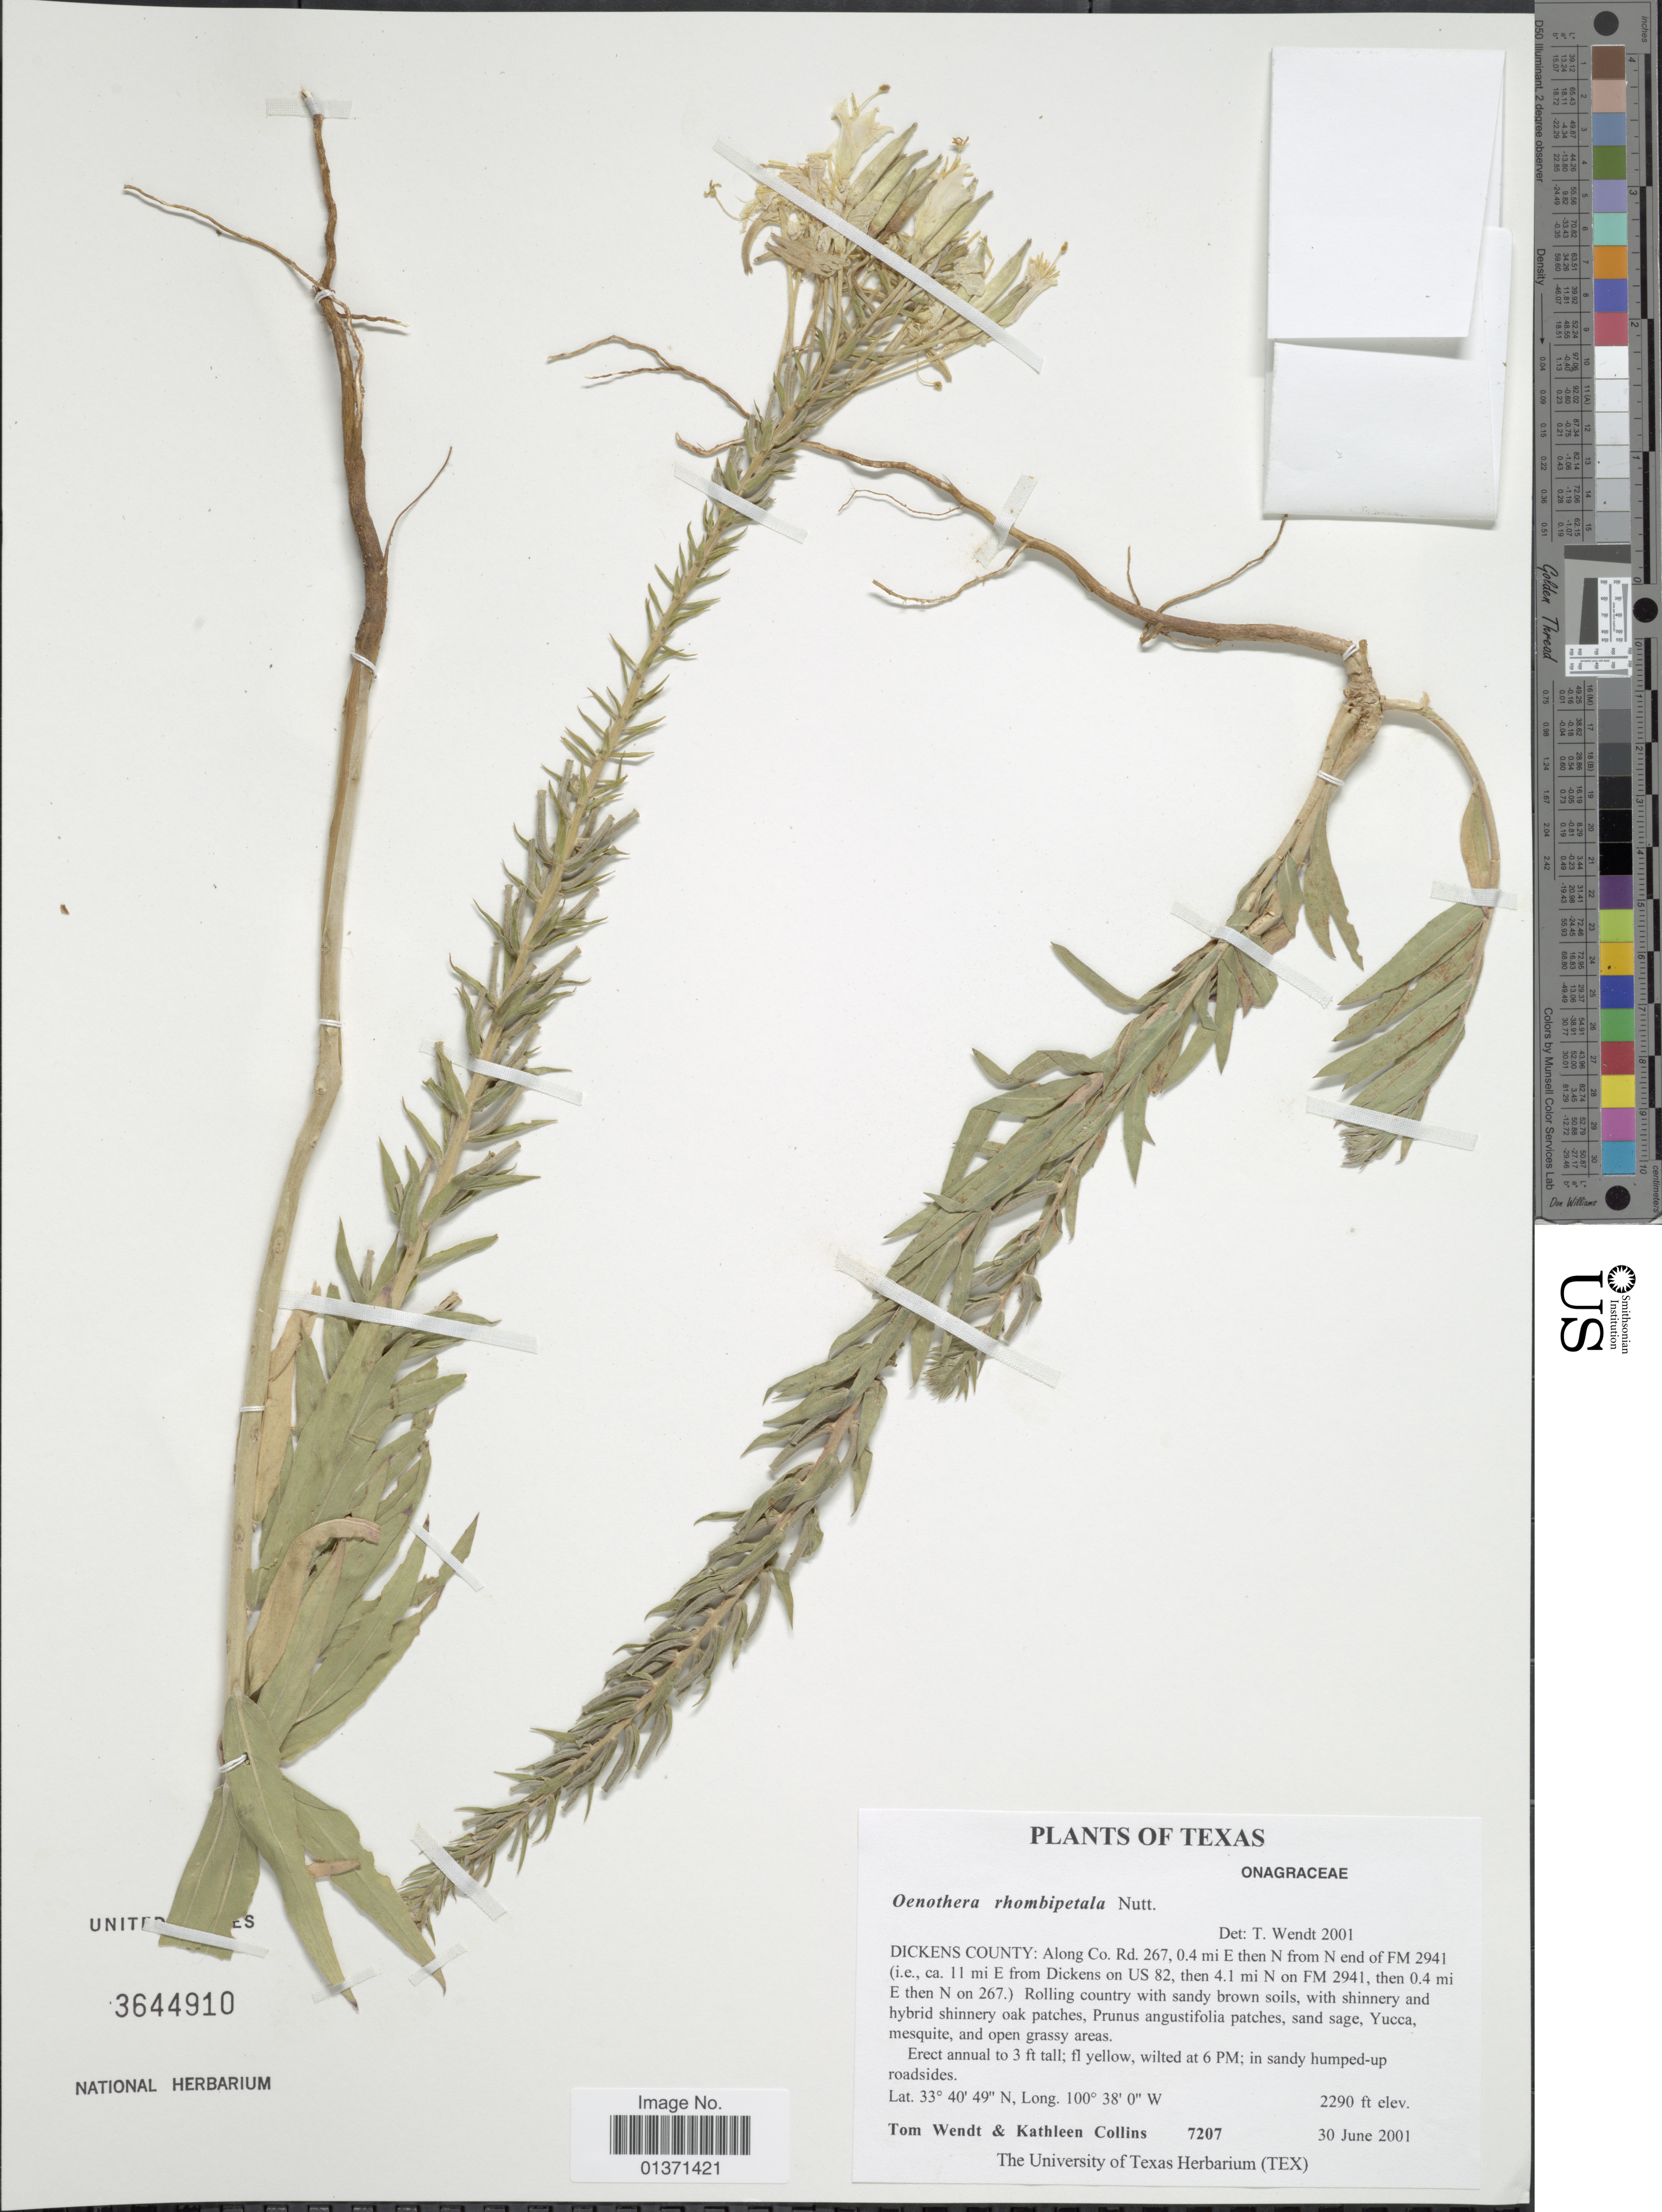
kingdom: Plantae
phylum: Tracheophyta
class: Magnoliopsida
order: Myrtales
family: Onagraceae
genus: Oenothera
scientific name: Oenothera rhombipetala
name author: Nutt. ex Torr & A. Gray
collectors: T. L. Wendt & K. Collins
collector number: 7207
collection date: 2001-06-30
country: United States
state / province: Texas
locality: Dickens County: Along Co. Rd. 267, 0.4 mi E then N from N end of FM 2941 (i.e., ca 11 mi from Dickens on US 82, then 4.1 mi N on FM 2941, then 0.4 mi E then N on 267)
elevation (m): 698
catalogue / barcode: US 3644910